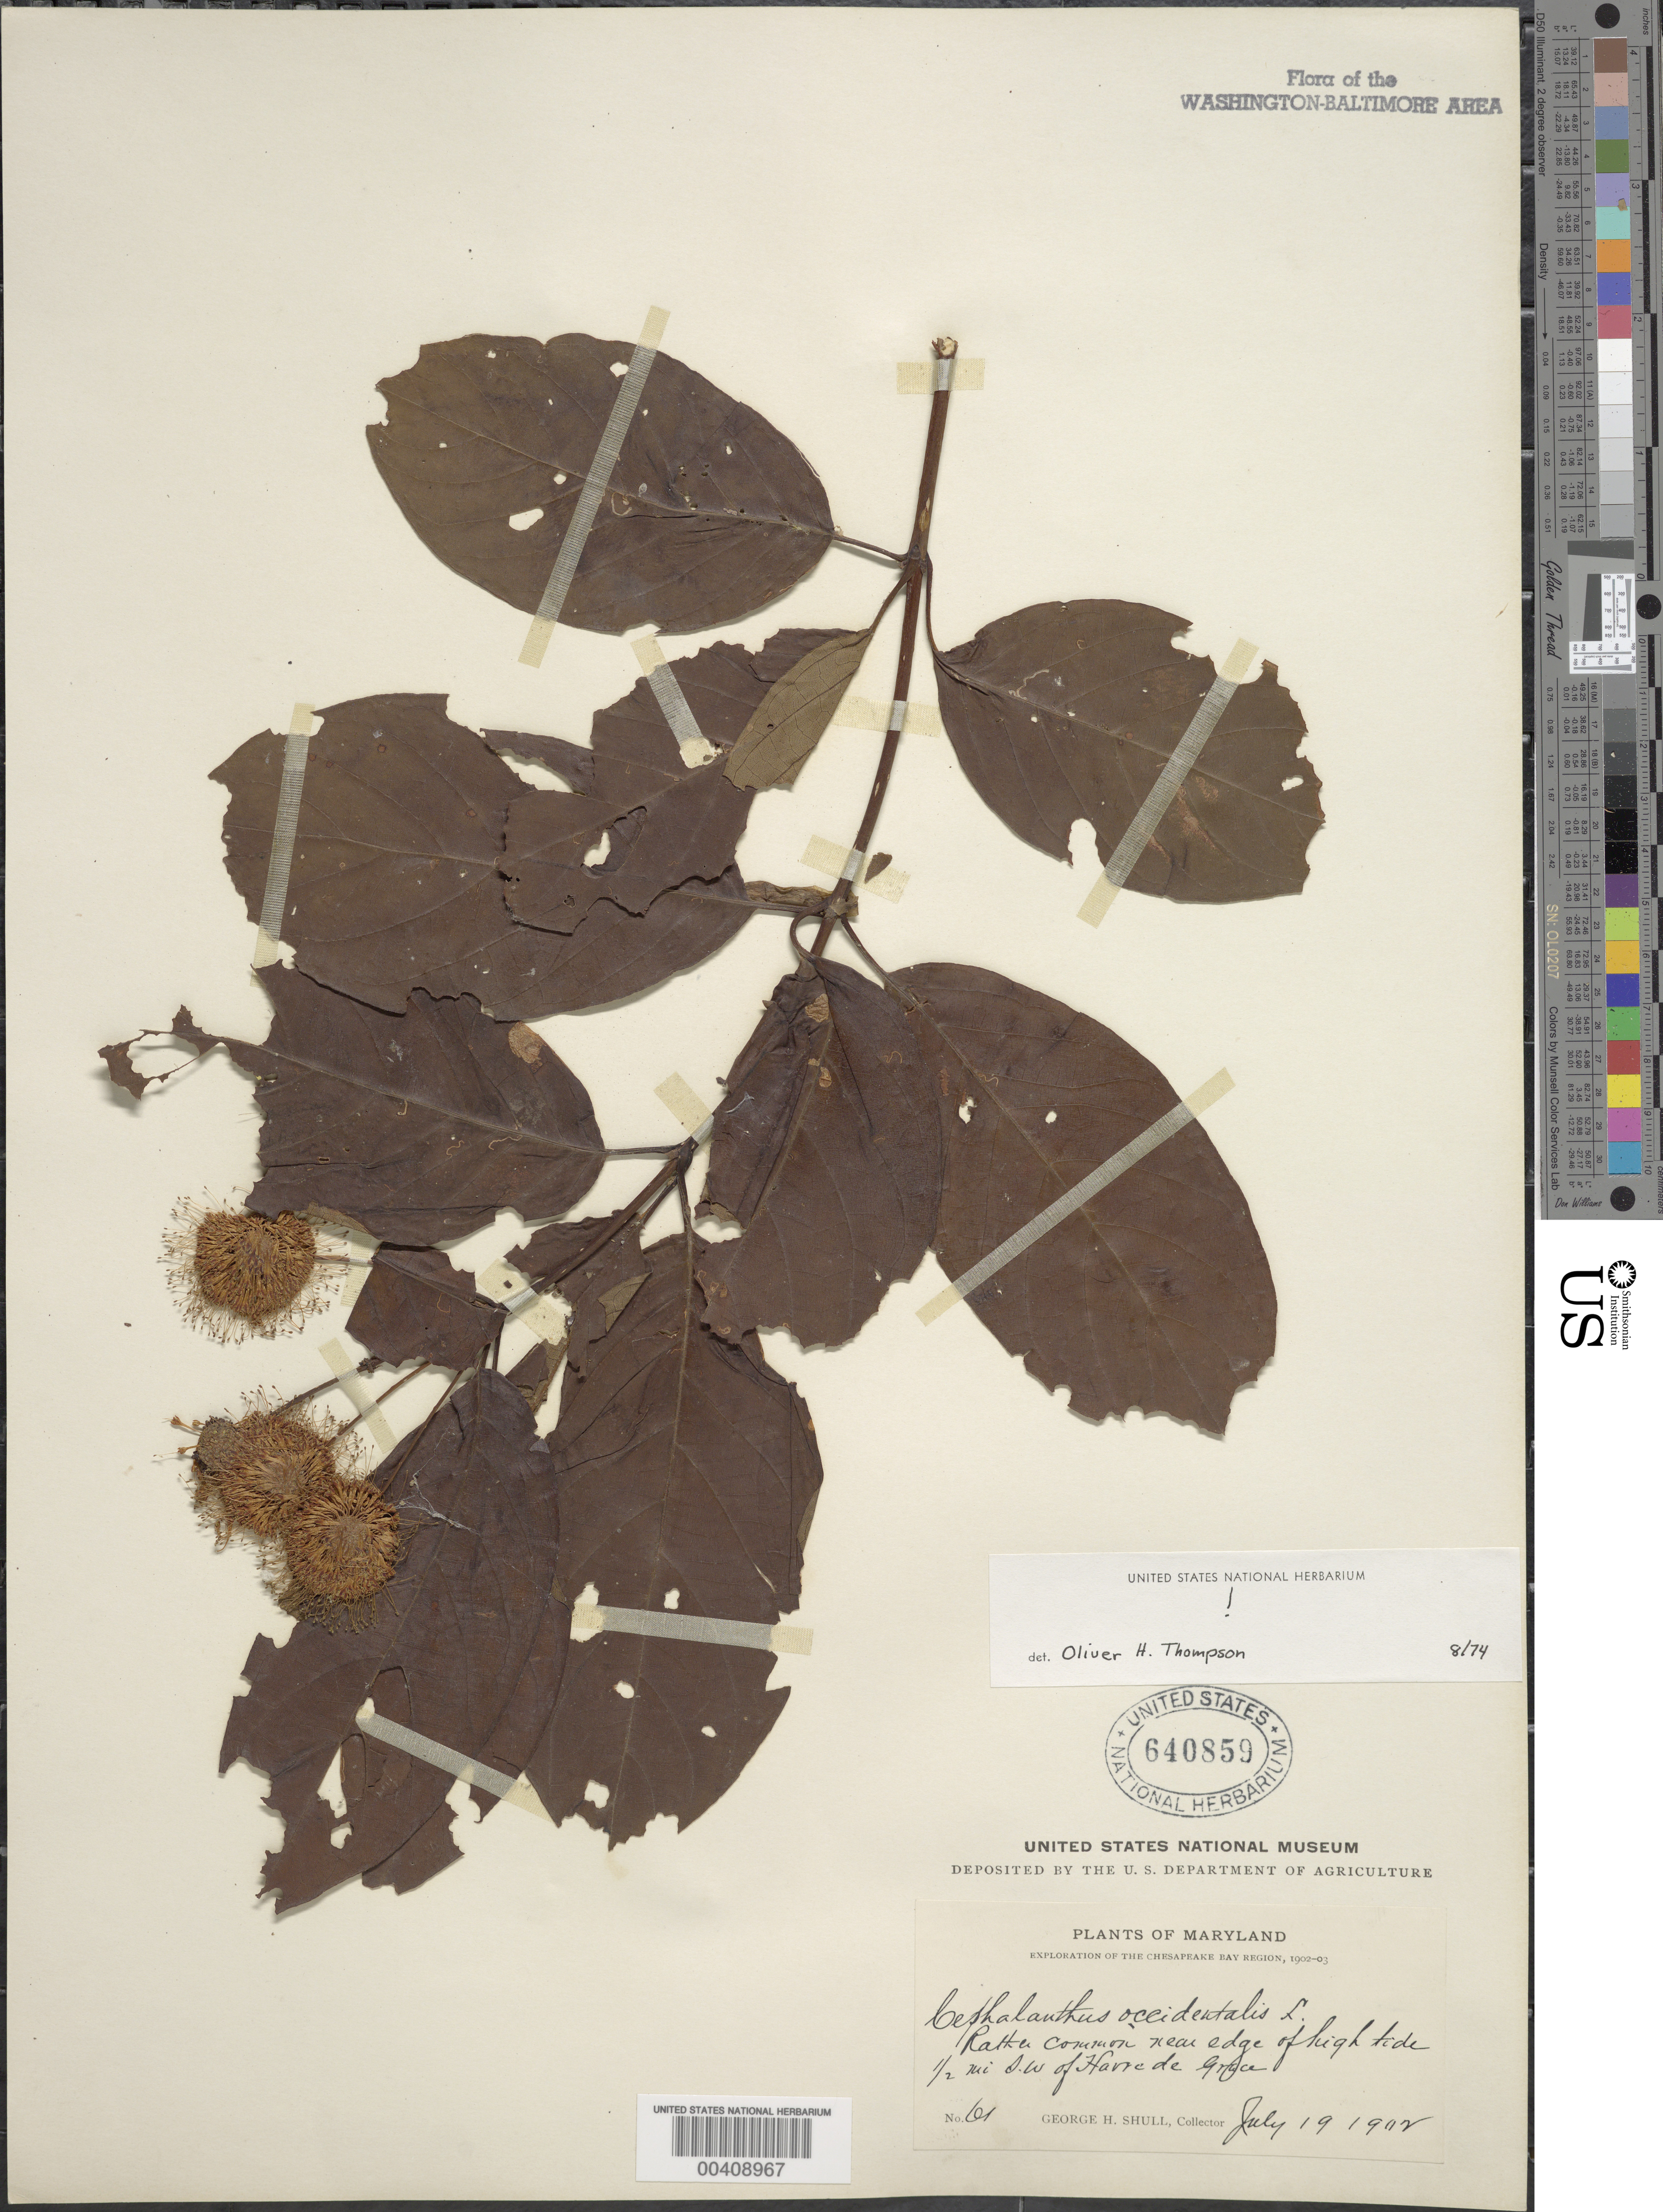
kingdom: Plantae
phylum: Tracheophyta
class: Magnoliopsida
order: Gentianales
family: Rubiaceae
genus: Cephalanthus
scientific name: Cephalanthus occidentalis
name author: L.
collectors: G. H. Shull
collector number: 61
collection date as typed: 19 Jul 1902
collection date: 1902-07-19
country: United States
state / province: Maryland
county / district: Harford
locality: Havre De Grace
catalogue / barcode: US 640859